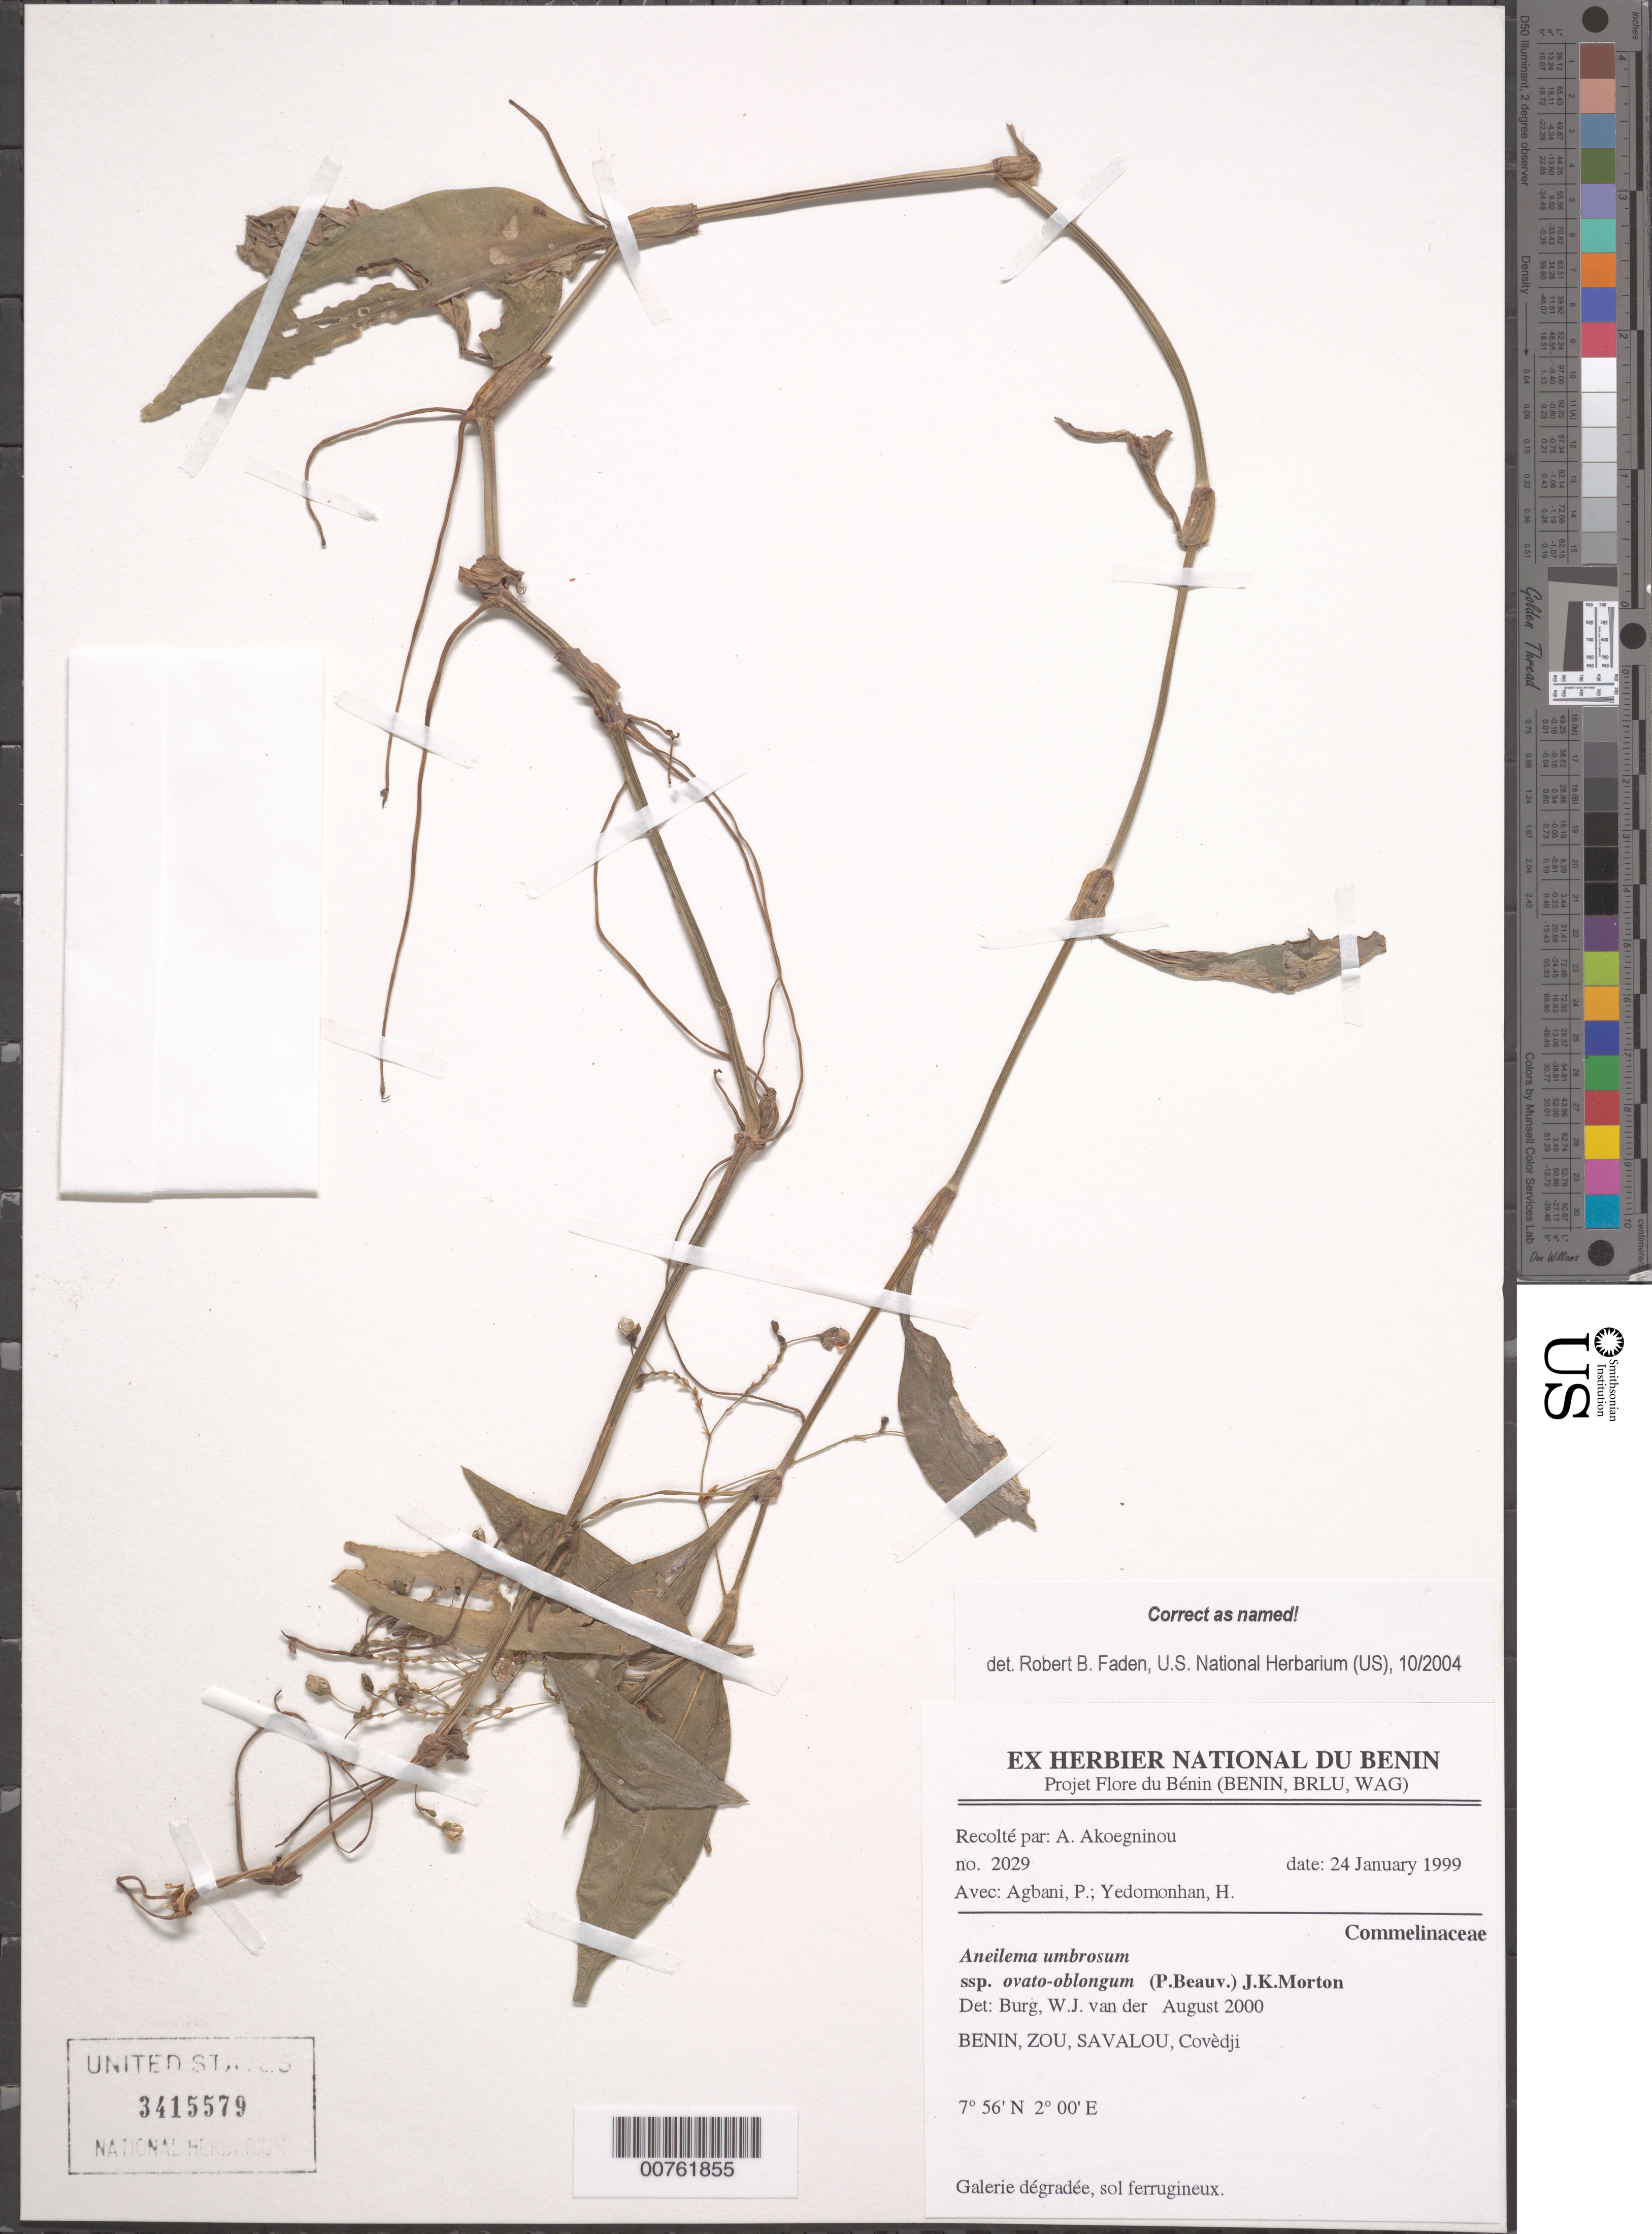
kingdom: Plantae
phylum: Tracheophyta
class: Liliopsida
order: Commelinales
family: Commelinaceae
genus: Aneilema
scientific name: Aneilema umbrosum subsp. ovato-oblongum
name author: (P. Beauv.) J.K. Morton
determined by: Faden, Robert B., (US), Smithsonian Institution - National Museum of Natural History (UNITED STATES)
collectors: A. Akoegninou, P. Agbani & H. Yedomonhan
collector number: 2029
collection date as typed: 24 Jan 1999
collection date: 1999-01-24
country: Benin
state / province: Zou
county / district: Savalou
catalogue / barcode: US 3415579